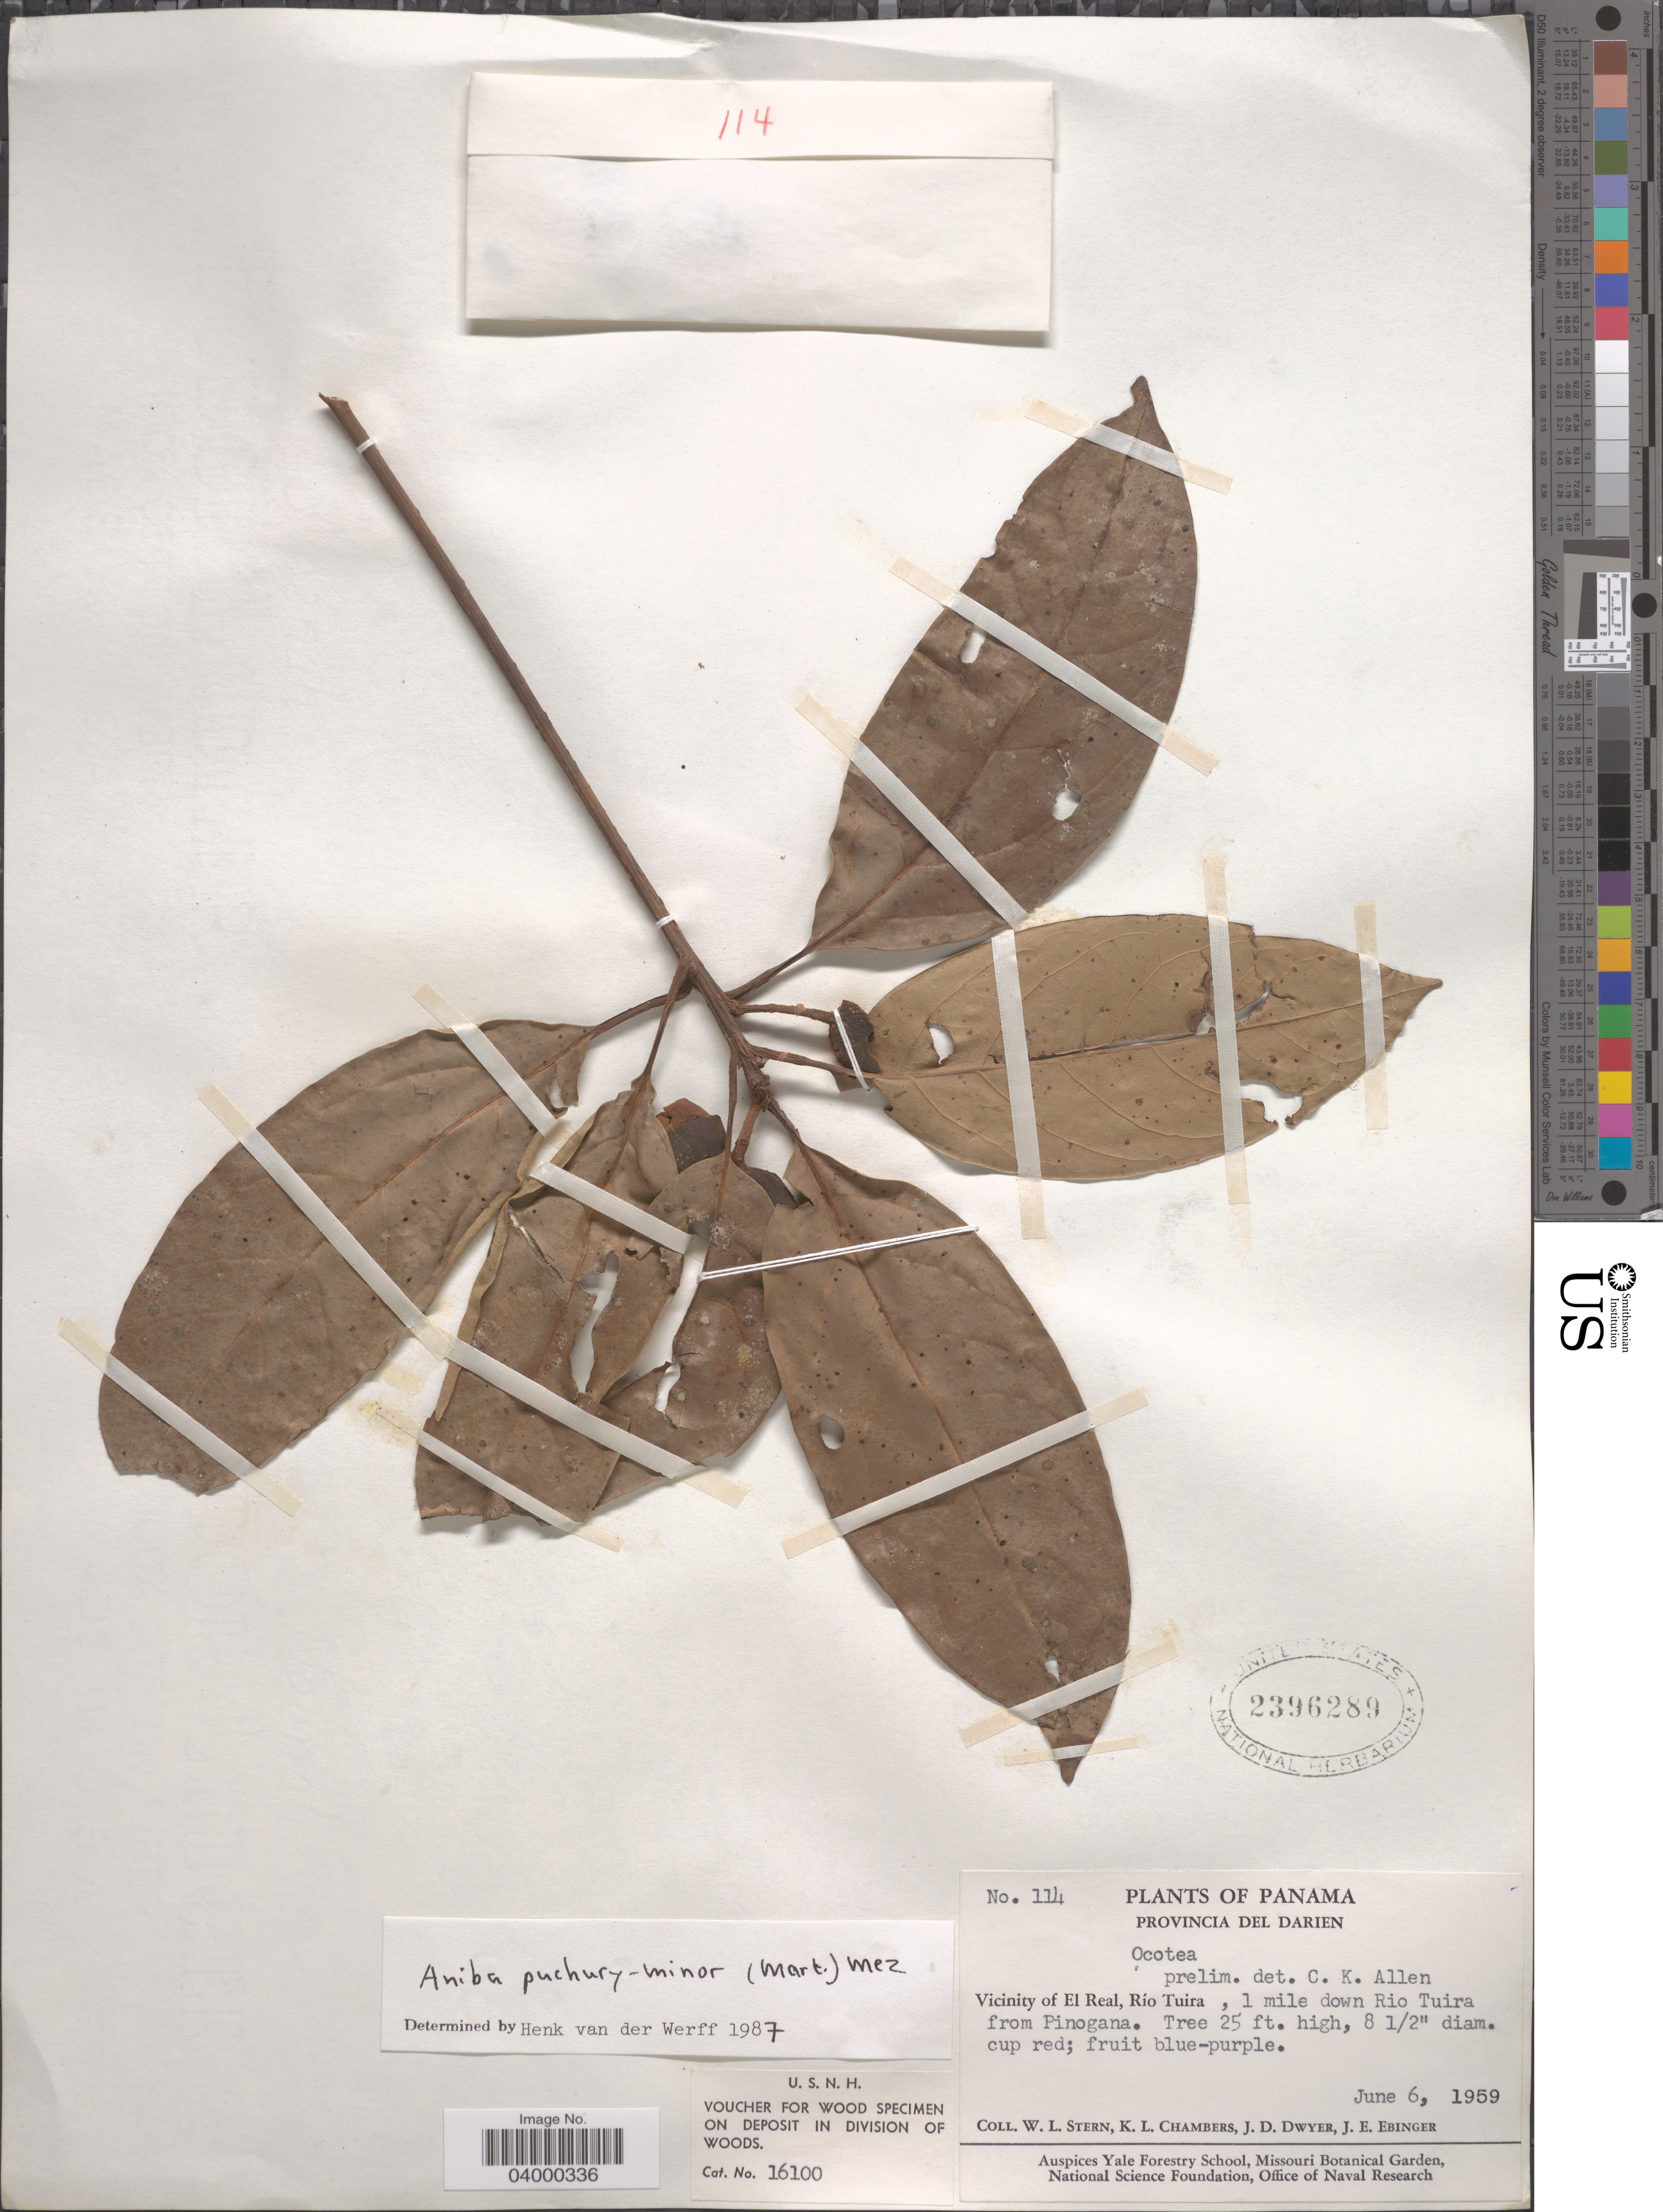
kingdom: Plantae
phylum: Tracheophyta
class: Magnoliopsida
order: Laurales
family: Lauraceae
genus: Aniba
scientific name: Aniba puchury-minor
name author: (Mart.) Mez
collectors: W. L. Stern, K. Chambers, J. D. Dwyer & J. Ebinger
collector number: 114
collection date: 1959-06-06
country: Panama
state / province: Darien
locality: Vicinity of El Real, Río Tuira, 1 mile down Rio Tuira from Pinogana.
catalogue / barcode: US 2396289